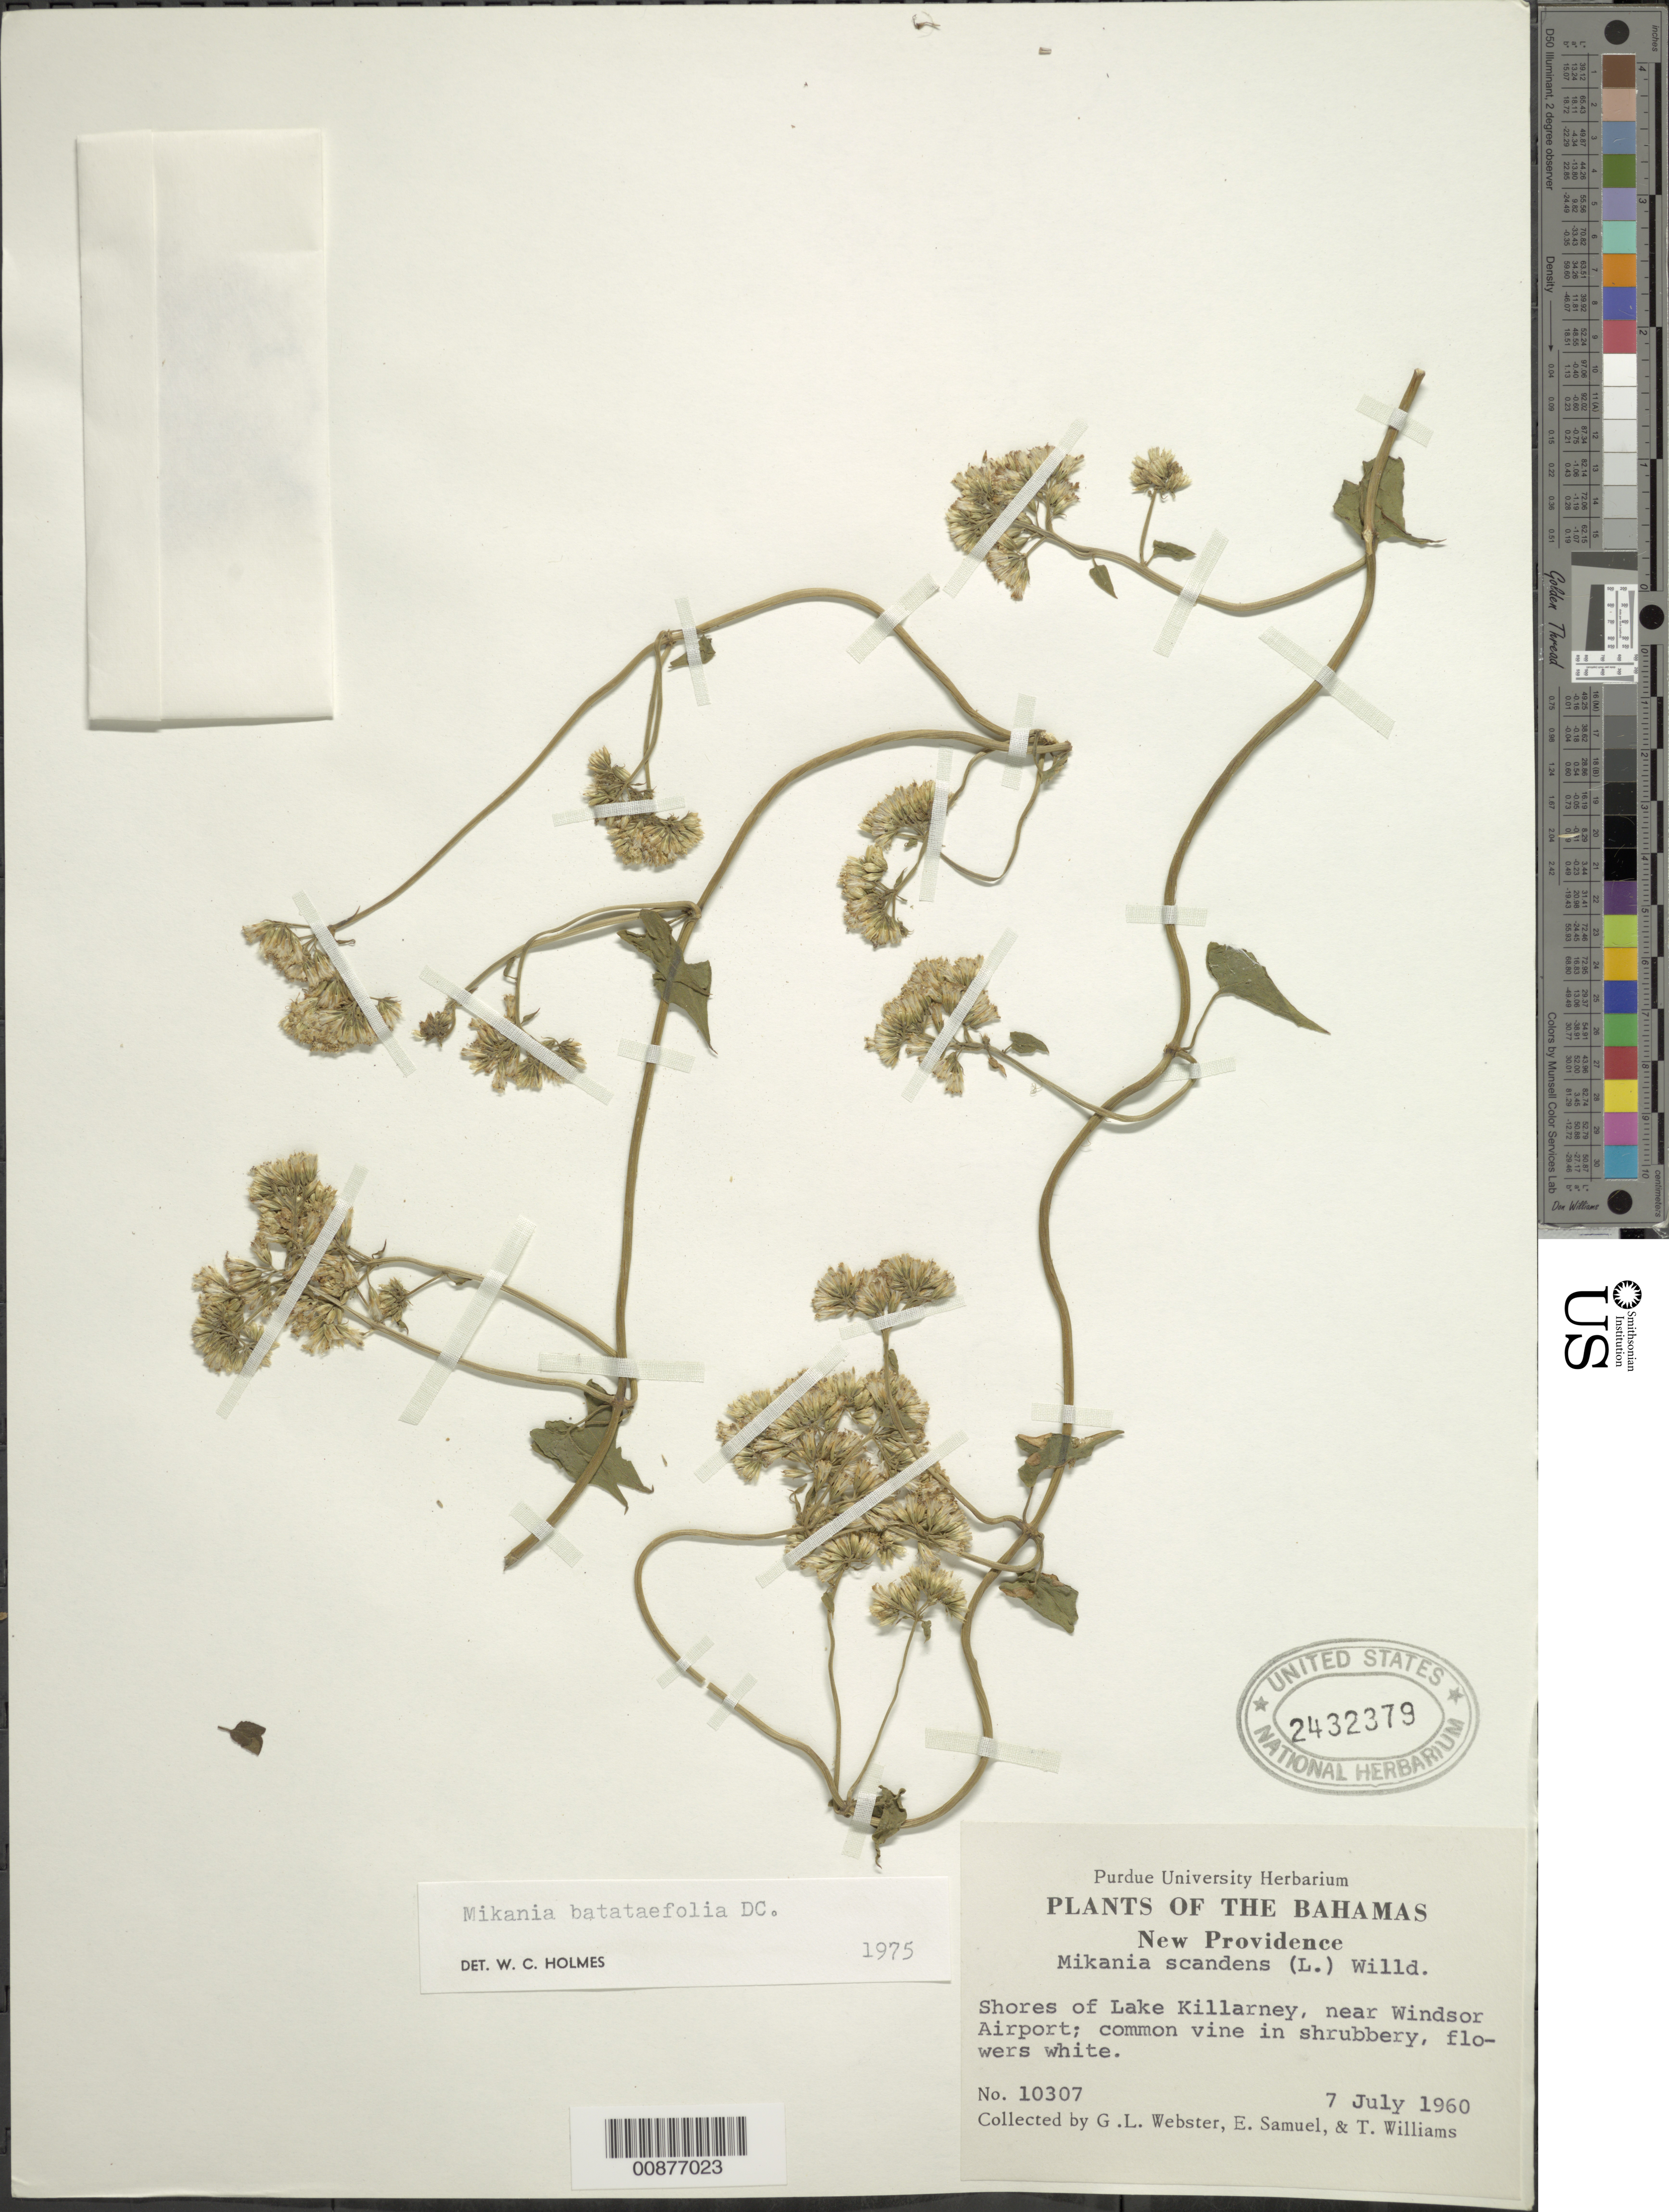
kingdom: Plantae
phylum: Tracheophyta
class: Magnoliopsida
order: Asterales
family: Asteraceae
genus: Mikania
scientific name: Mikania batataefolia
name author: DC.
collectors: G. L. Webster, E. Samuel & T. Williams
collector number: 10307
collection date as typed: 07 Jul 1960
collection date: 1960-07-07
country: Bahamas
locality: New Providence. Shores of Lake Killarney, near Windsor Airport.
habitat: Lake shores, climbing over shrubbery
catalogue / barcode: US 2432379